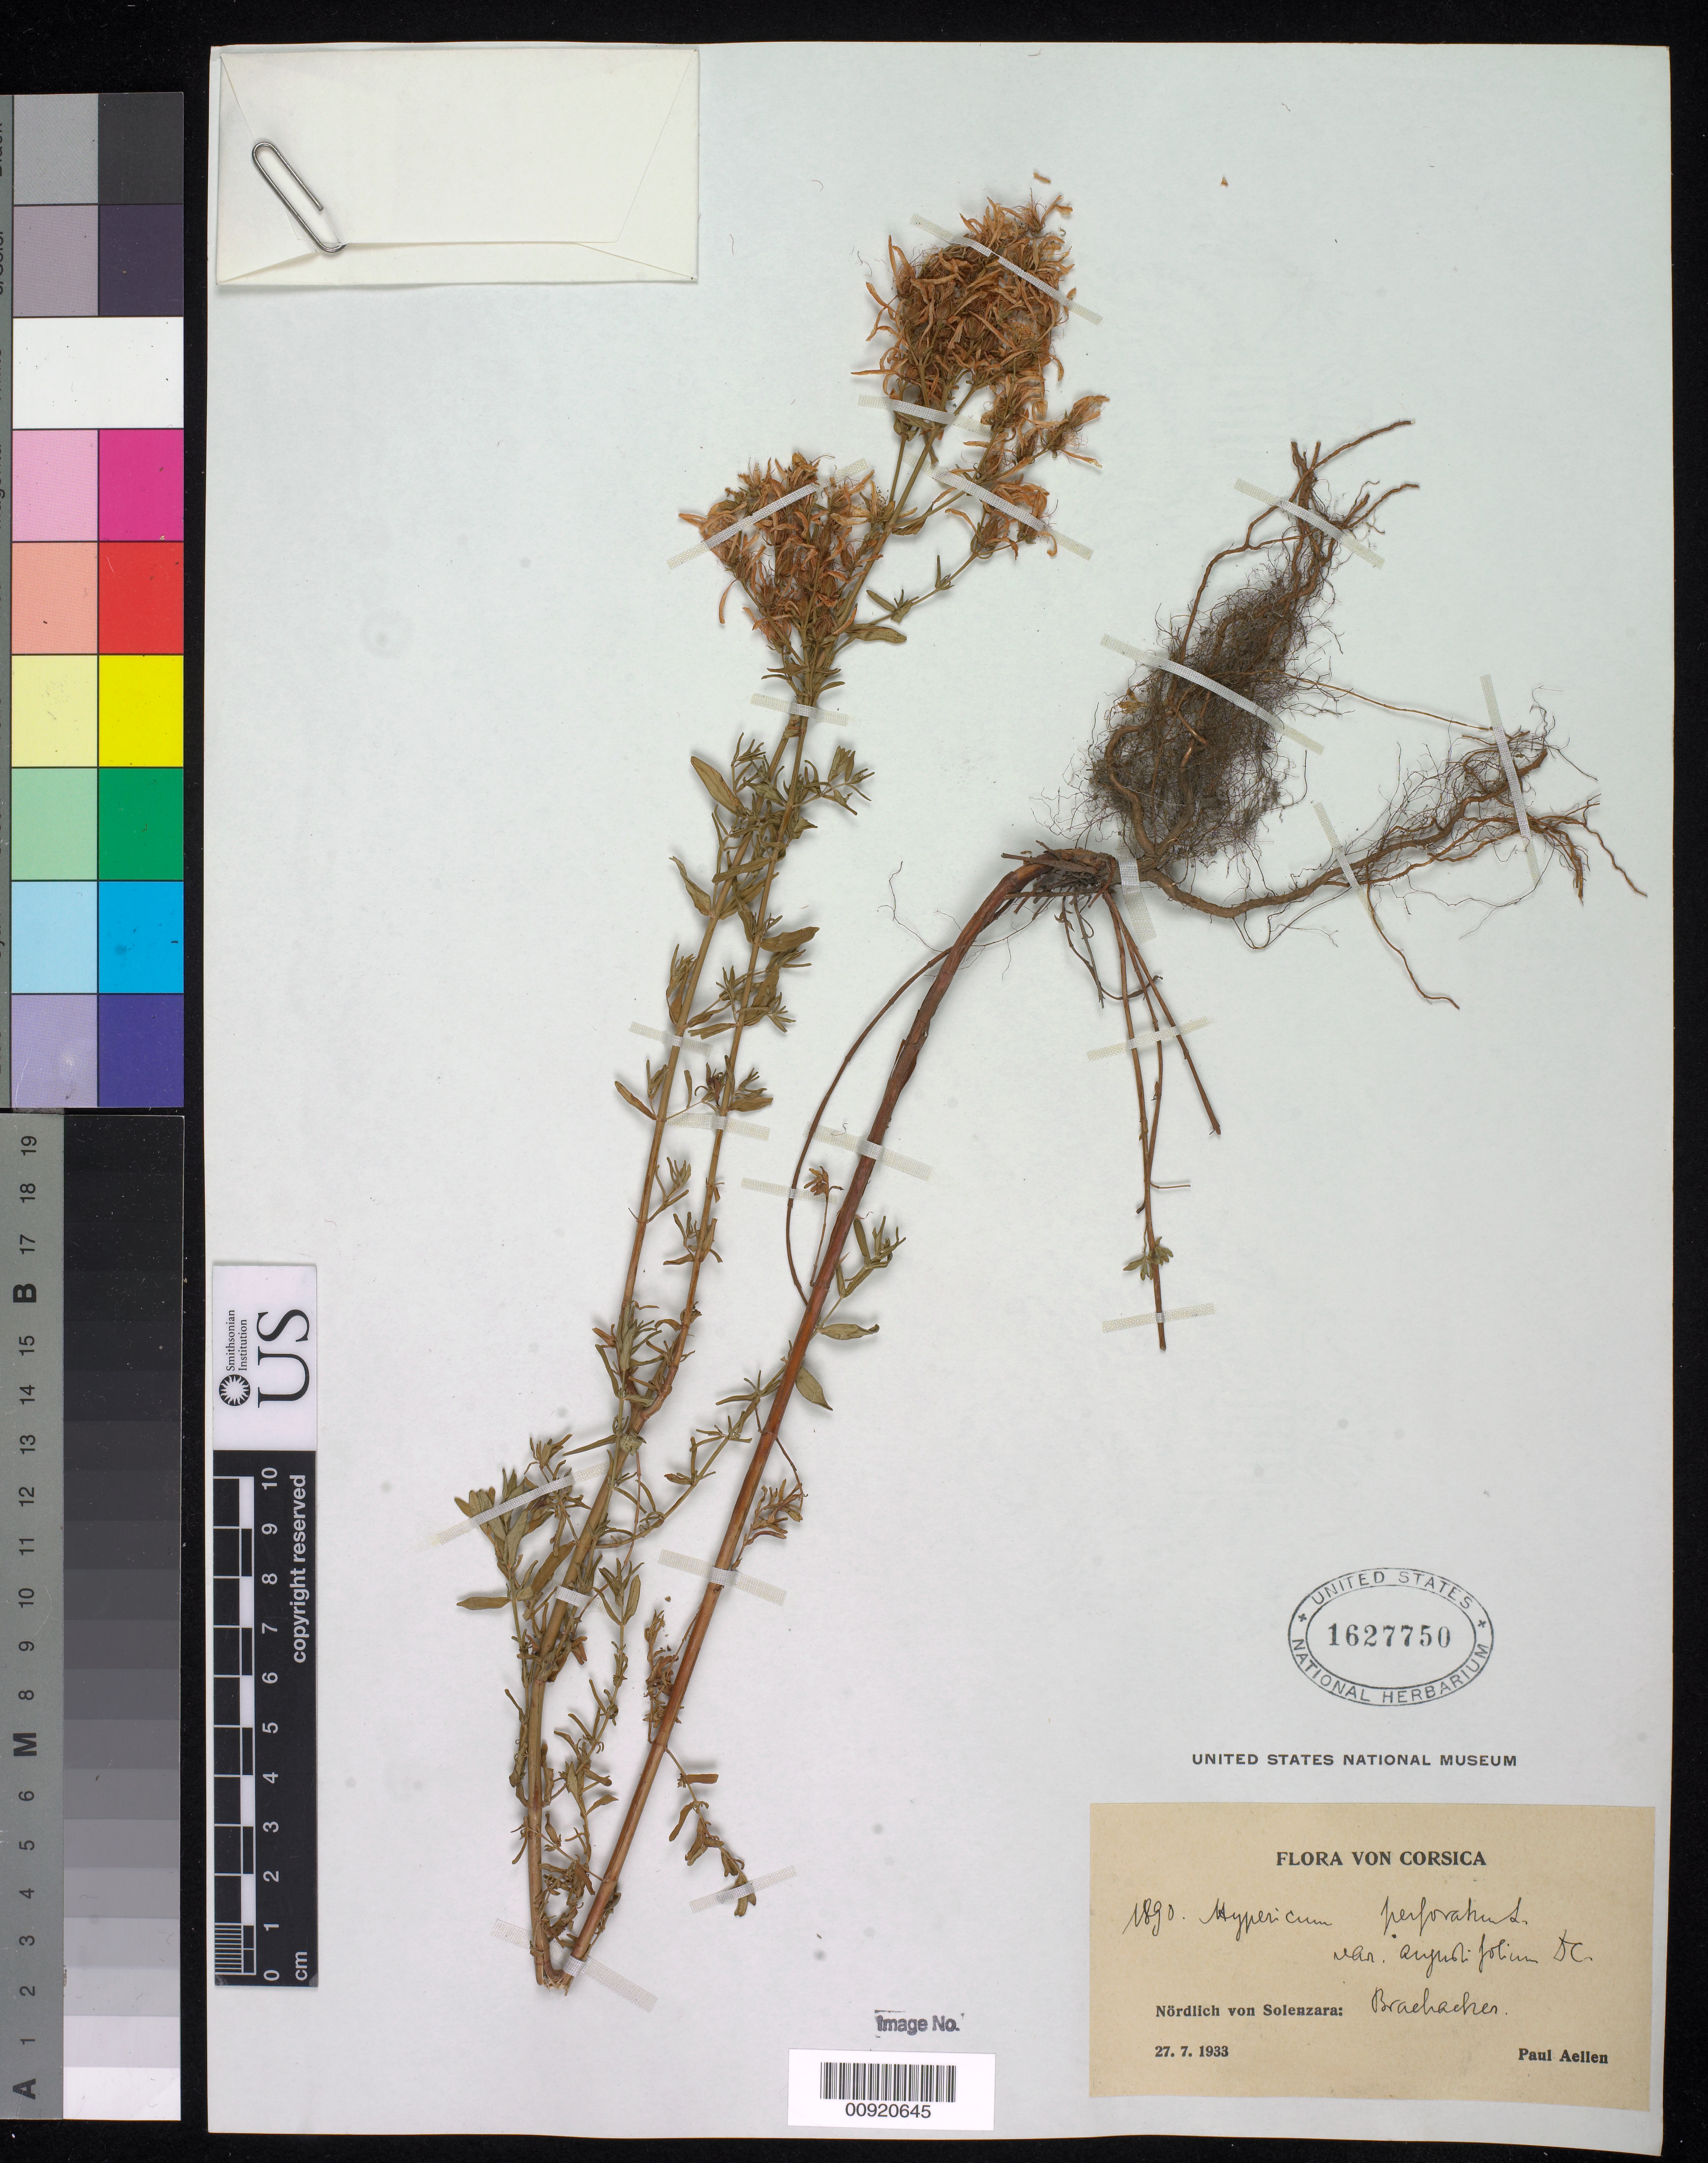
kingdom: Plantae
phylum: Tracheophyta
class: Magnoliopsida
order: Malpighiales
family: Hypericaceae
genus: Hypericum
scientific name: Hypericum perforatum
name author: L.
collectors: P. Aellen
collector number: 890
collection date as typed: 27 Jul 1933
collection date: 1933-07-27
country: France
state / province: Corsica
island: Corse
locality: Nordlich von Solenzara: Brae[liacher]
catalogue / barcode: US 1627750